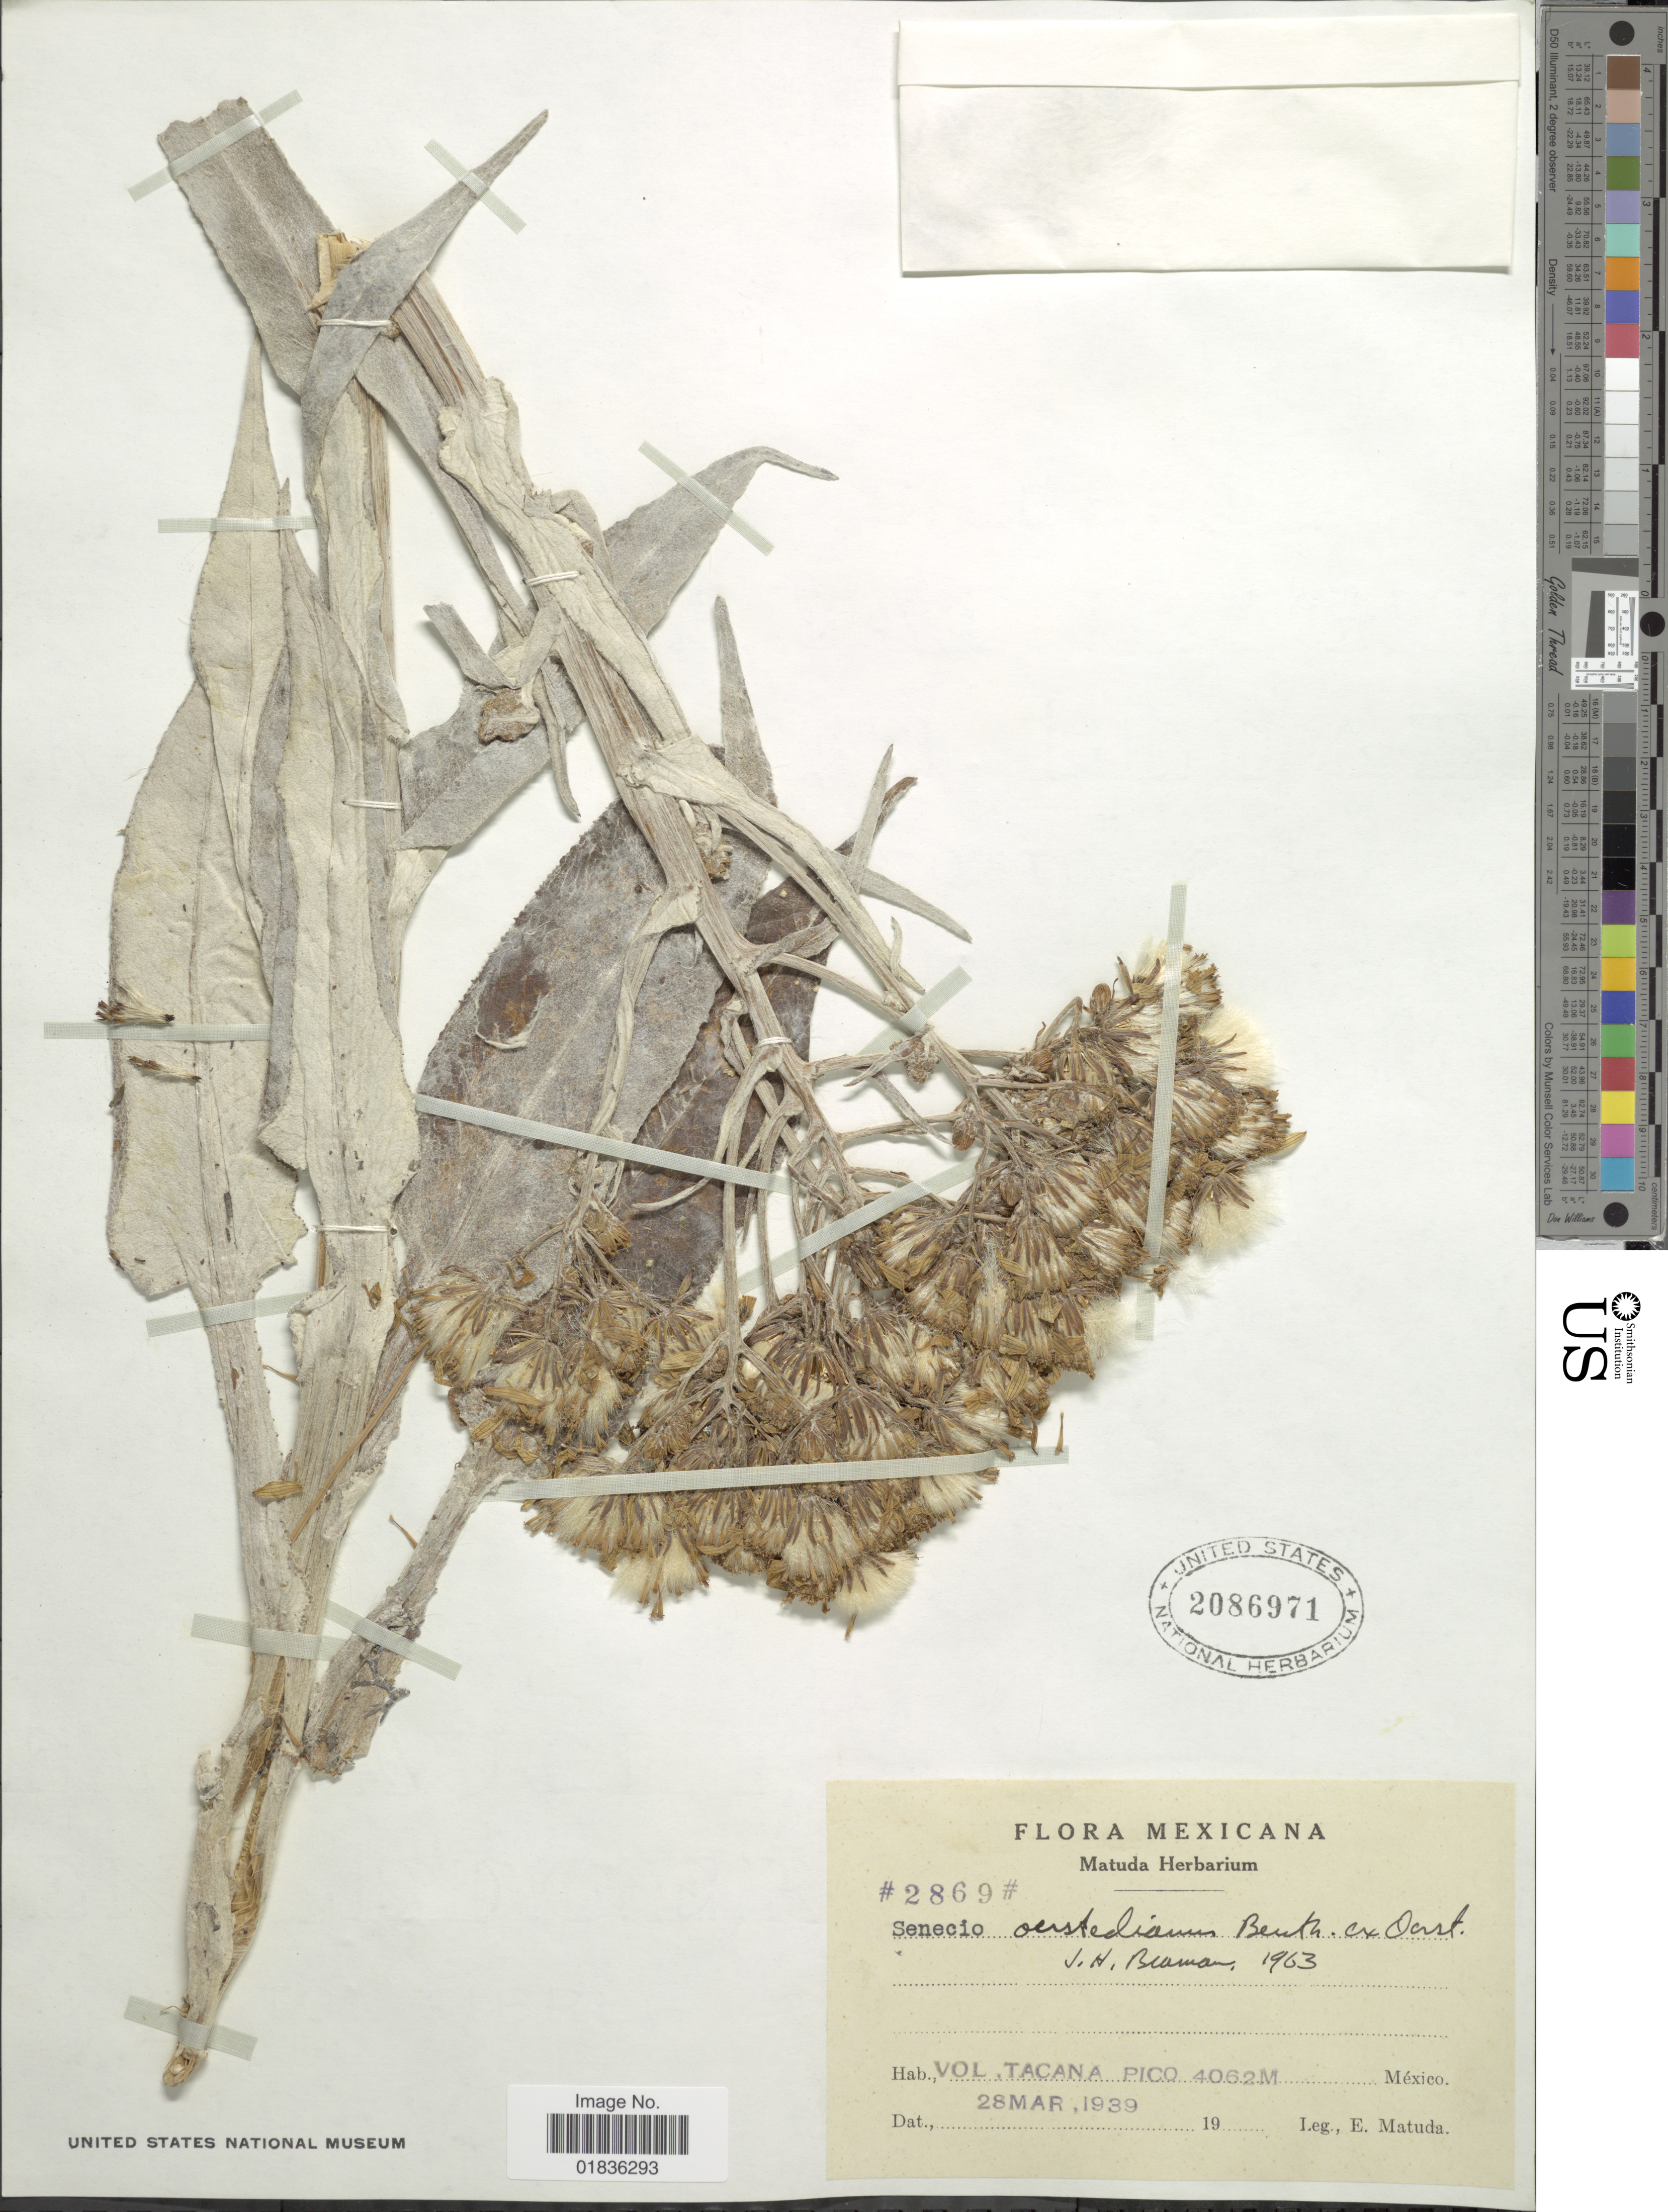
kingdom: Plantae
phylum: Tracheophyta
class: Magnoliopsida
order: Asterales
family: Asteraceae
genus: Senecio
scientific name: Senecio oerstedianus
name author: Benth.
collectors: E. Matuda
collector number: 2869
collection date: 1939-03-28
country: Mexico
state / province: México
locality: Vol. Tacana Pico.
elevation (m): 4062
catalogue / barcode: US 2086971